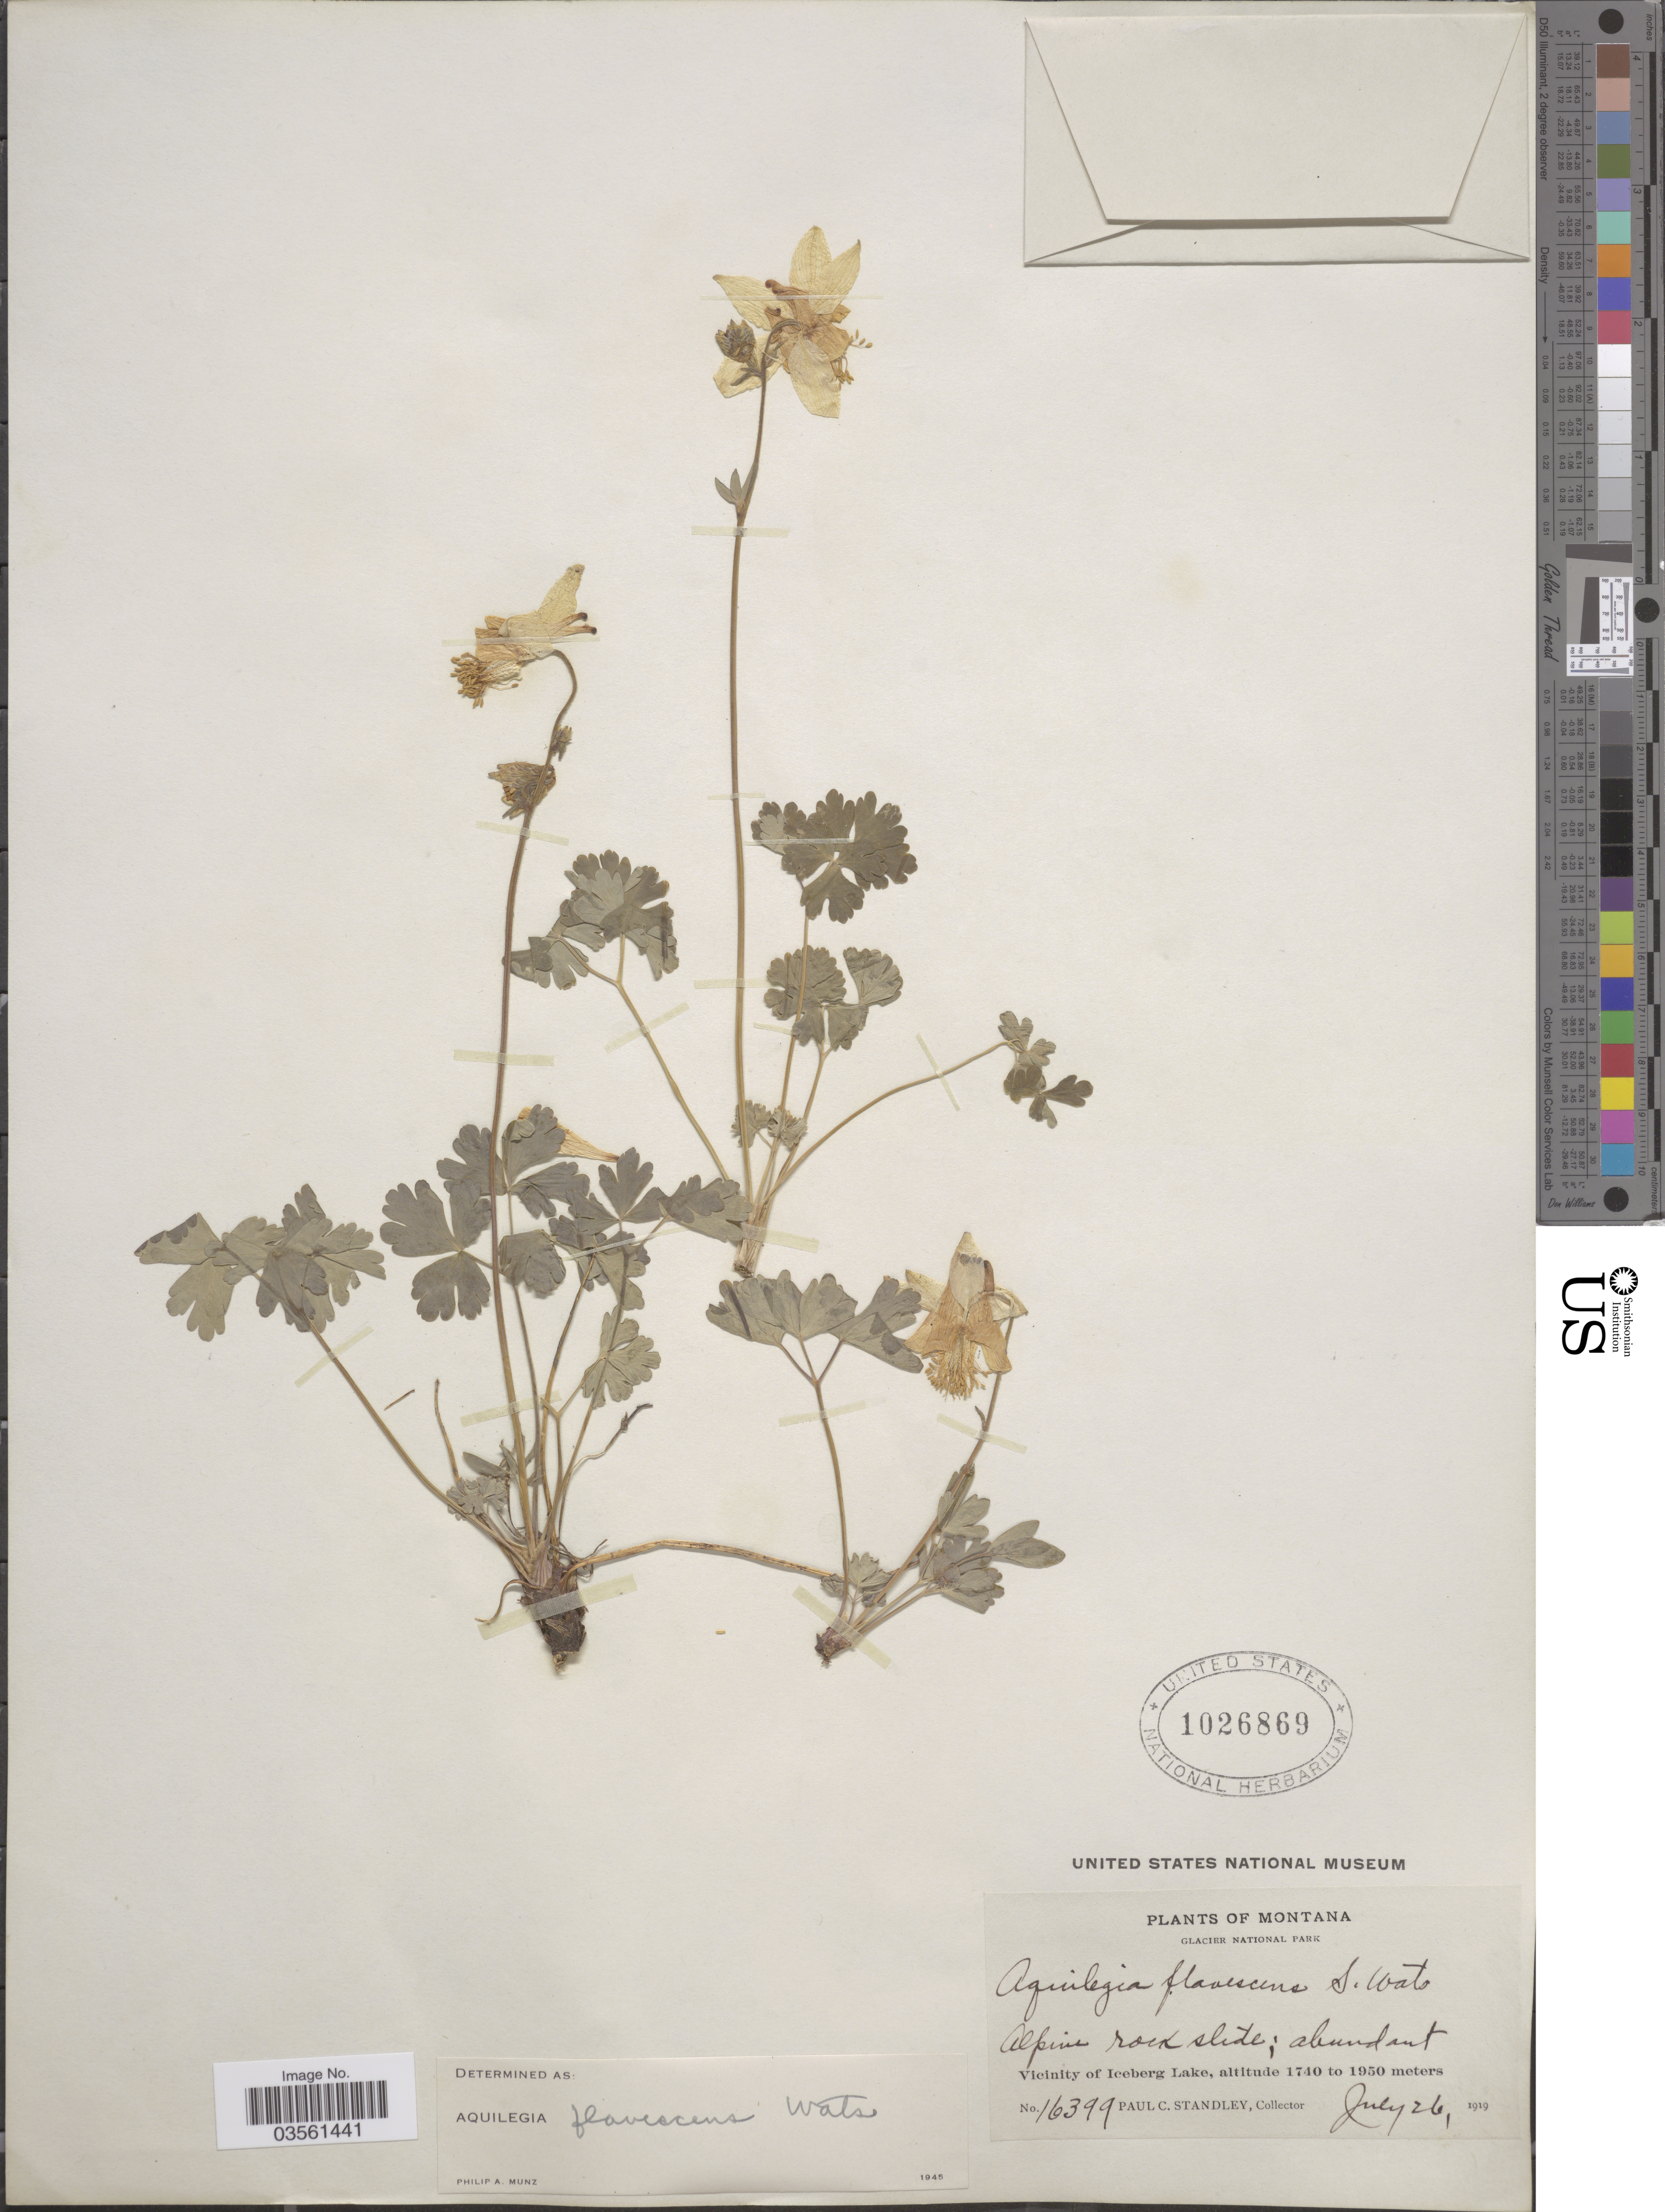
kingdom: Plantae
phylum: Tracheophyta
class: Magnoliopsida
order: Ranunculales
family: Ranunculaceae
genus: Aquilegia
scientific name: Aquilegia flavescens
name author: S. Watson in C. King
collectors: P. C. Standley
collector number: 16399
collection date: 1919-07-26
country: United States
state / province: Montana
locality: Glacier National Park. Vicinity of Iceberg Lake.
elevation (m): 1740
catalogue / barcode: US 1026869